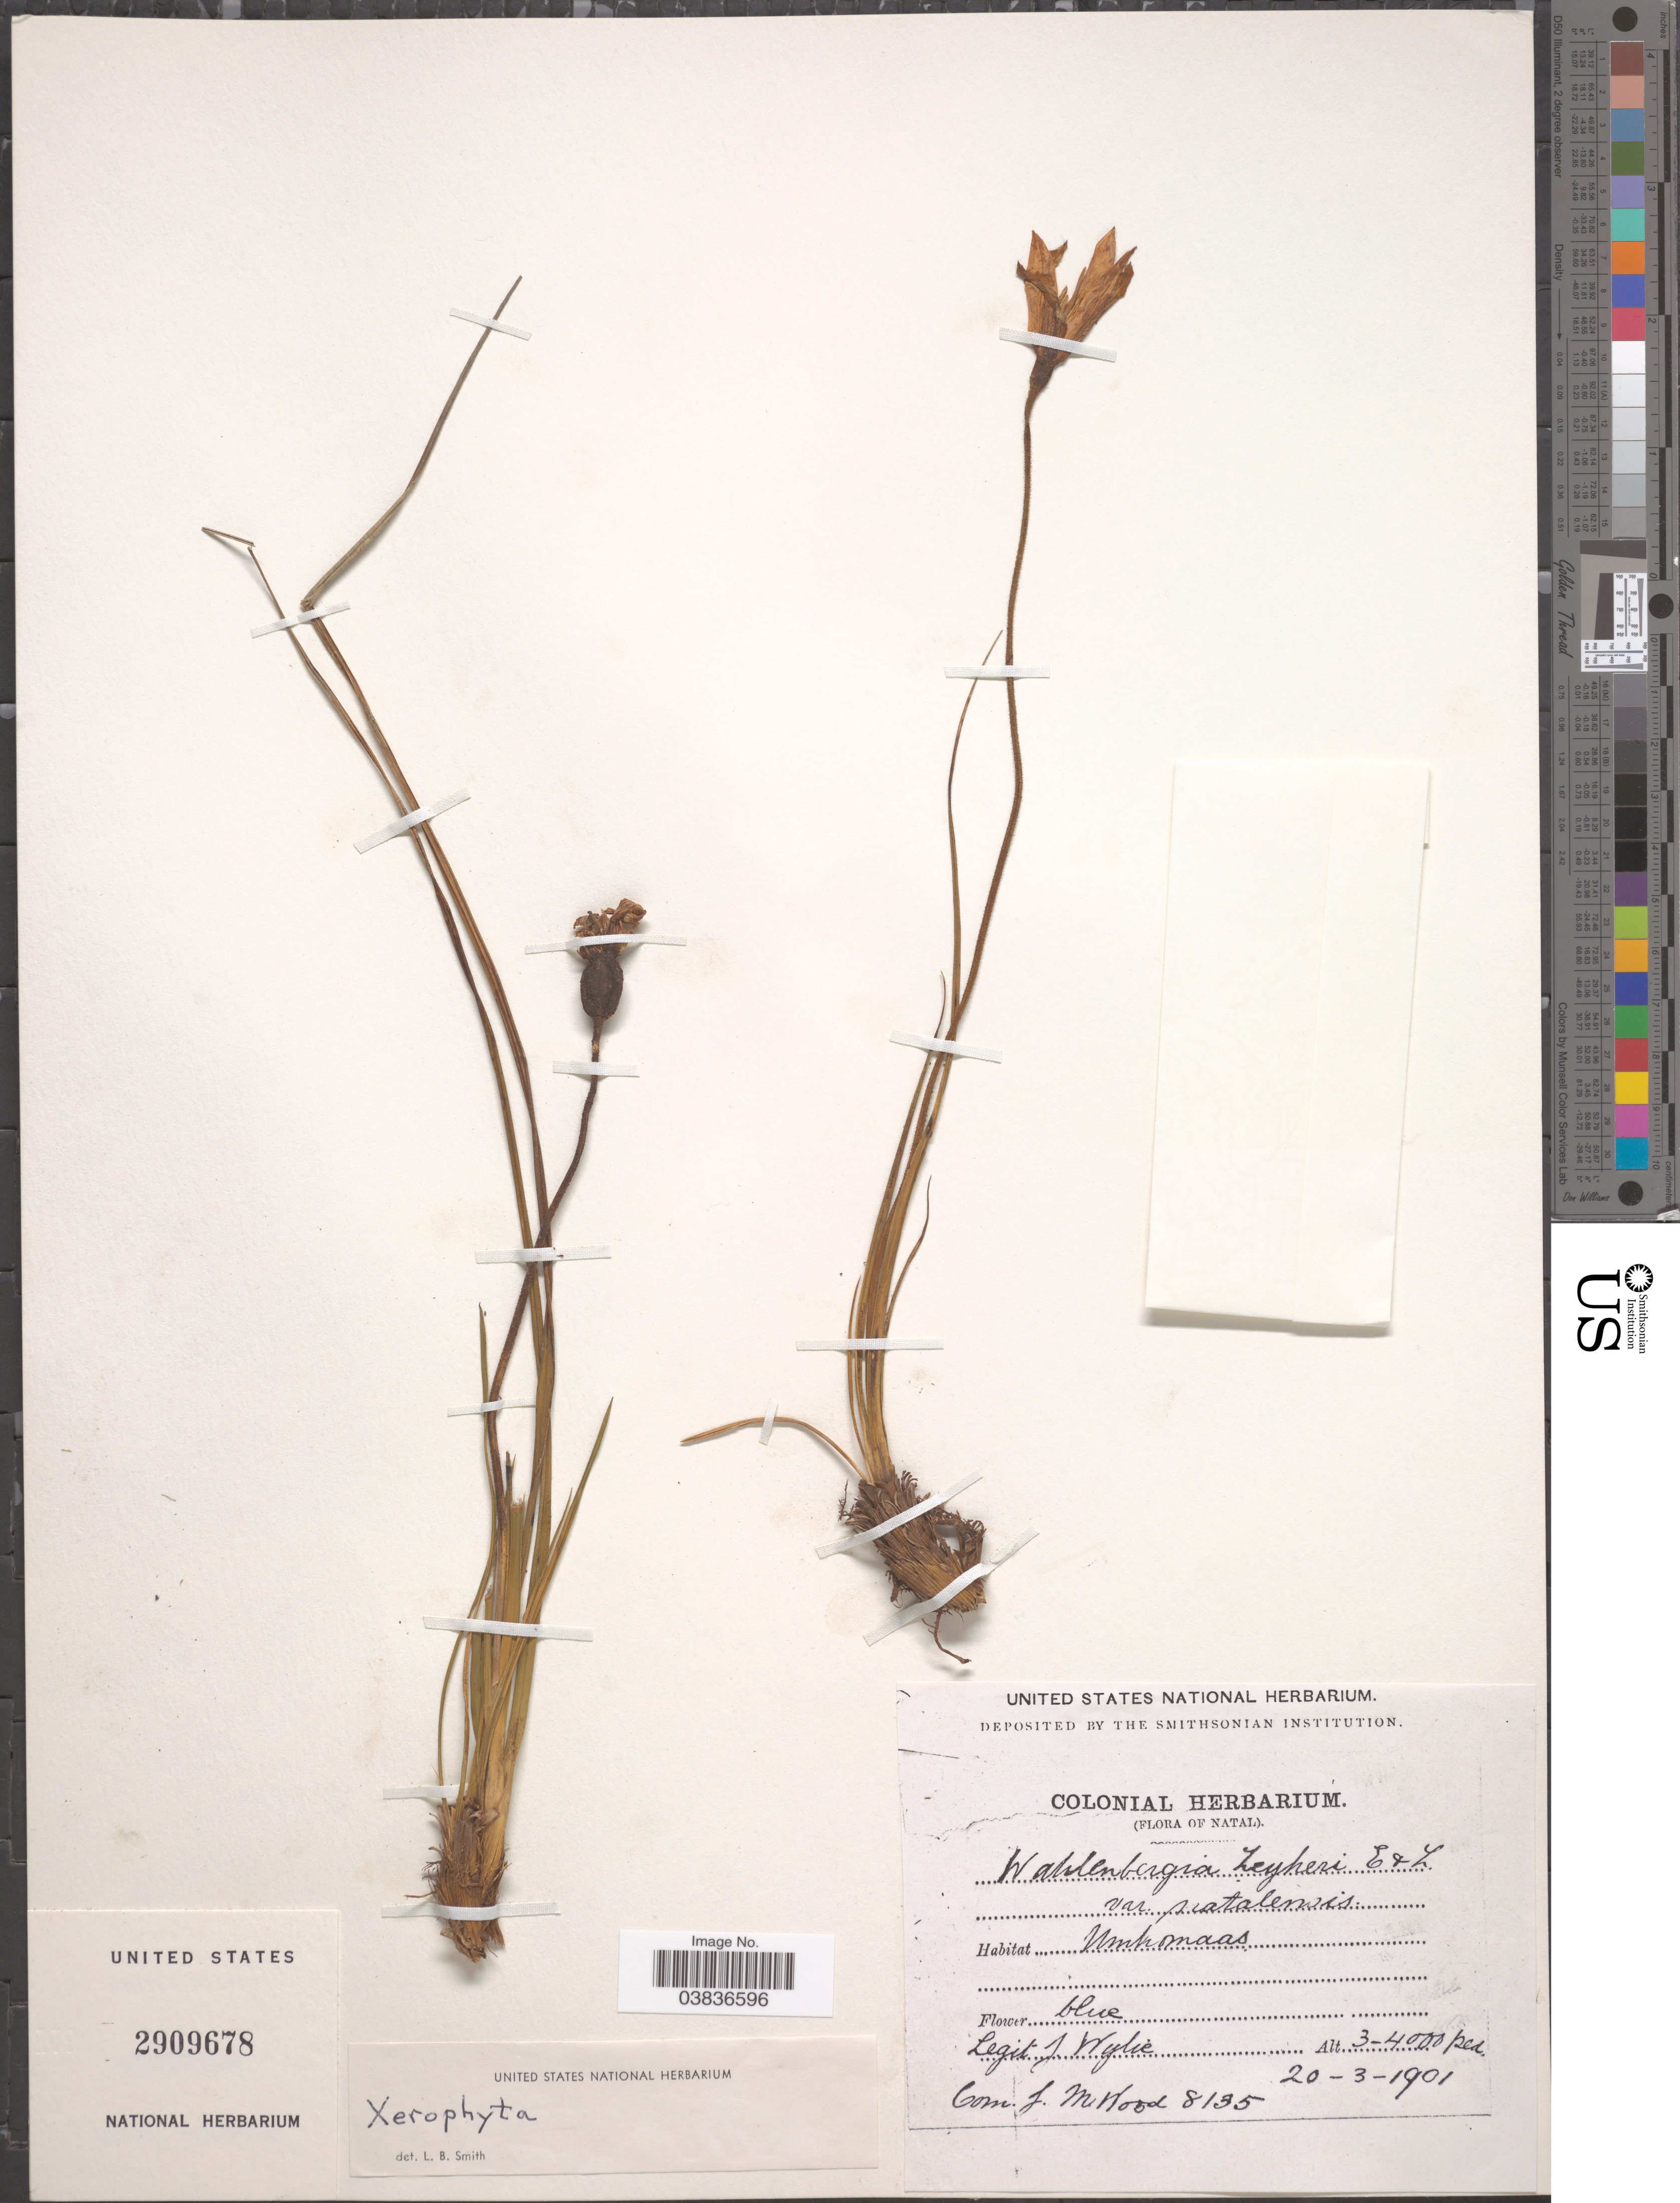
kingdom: Plantae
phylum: Tracheophyta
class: Liliopsida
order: Pandanales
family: Velloziaceae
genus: Xerophyta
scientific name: Xerophyta sp.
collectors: J. Wylie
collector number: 8135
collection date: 1901-03-20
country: South Africa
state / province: KwaZulu-Natal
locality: Umkomaas.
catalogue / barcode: US 2909678